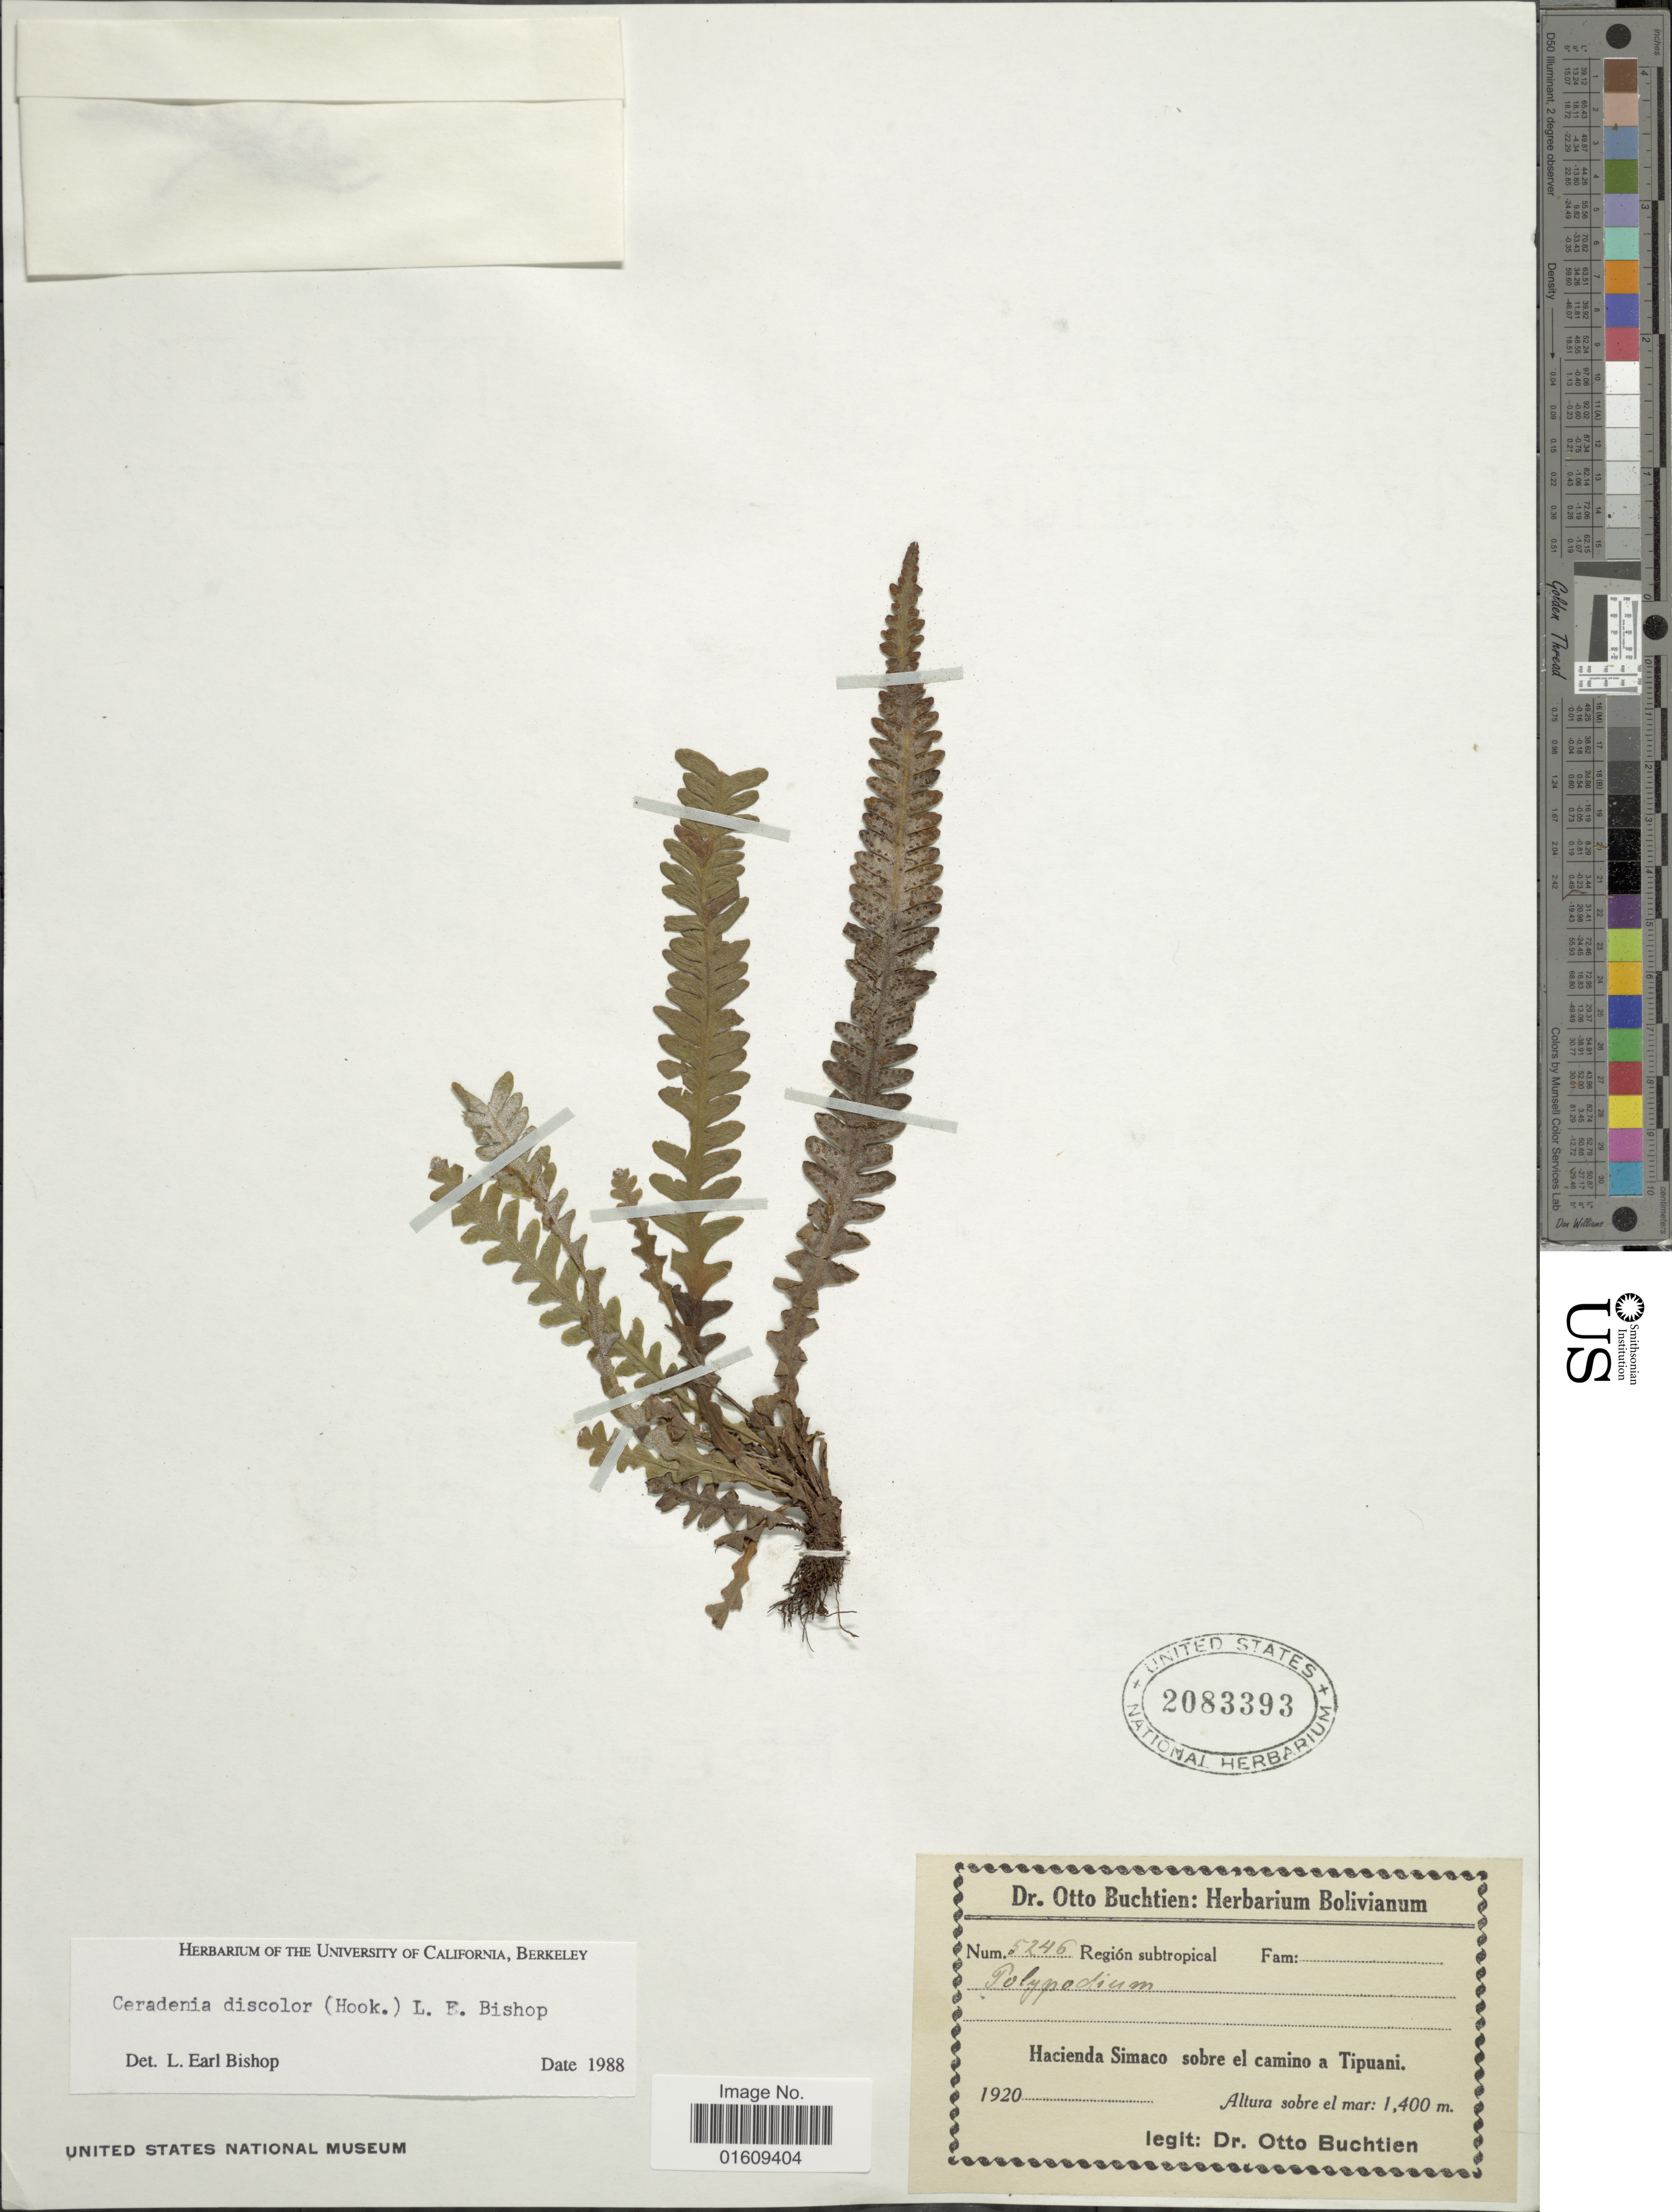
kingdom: Plantae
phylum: Tracheophyta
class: Polypodiopsida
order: Polypodiales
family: Polypodiaceae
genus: Ceradenia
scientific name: Ceradenia discolor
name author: (Hook.) L.E. Bishop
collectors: O. Buchtien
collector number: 5246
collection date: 1920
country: Bolivia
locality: Hacienda Simaco sobre el camino a Tipuani.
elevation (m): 1400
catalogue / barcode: US 2083393